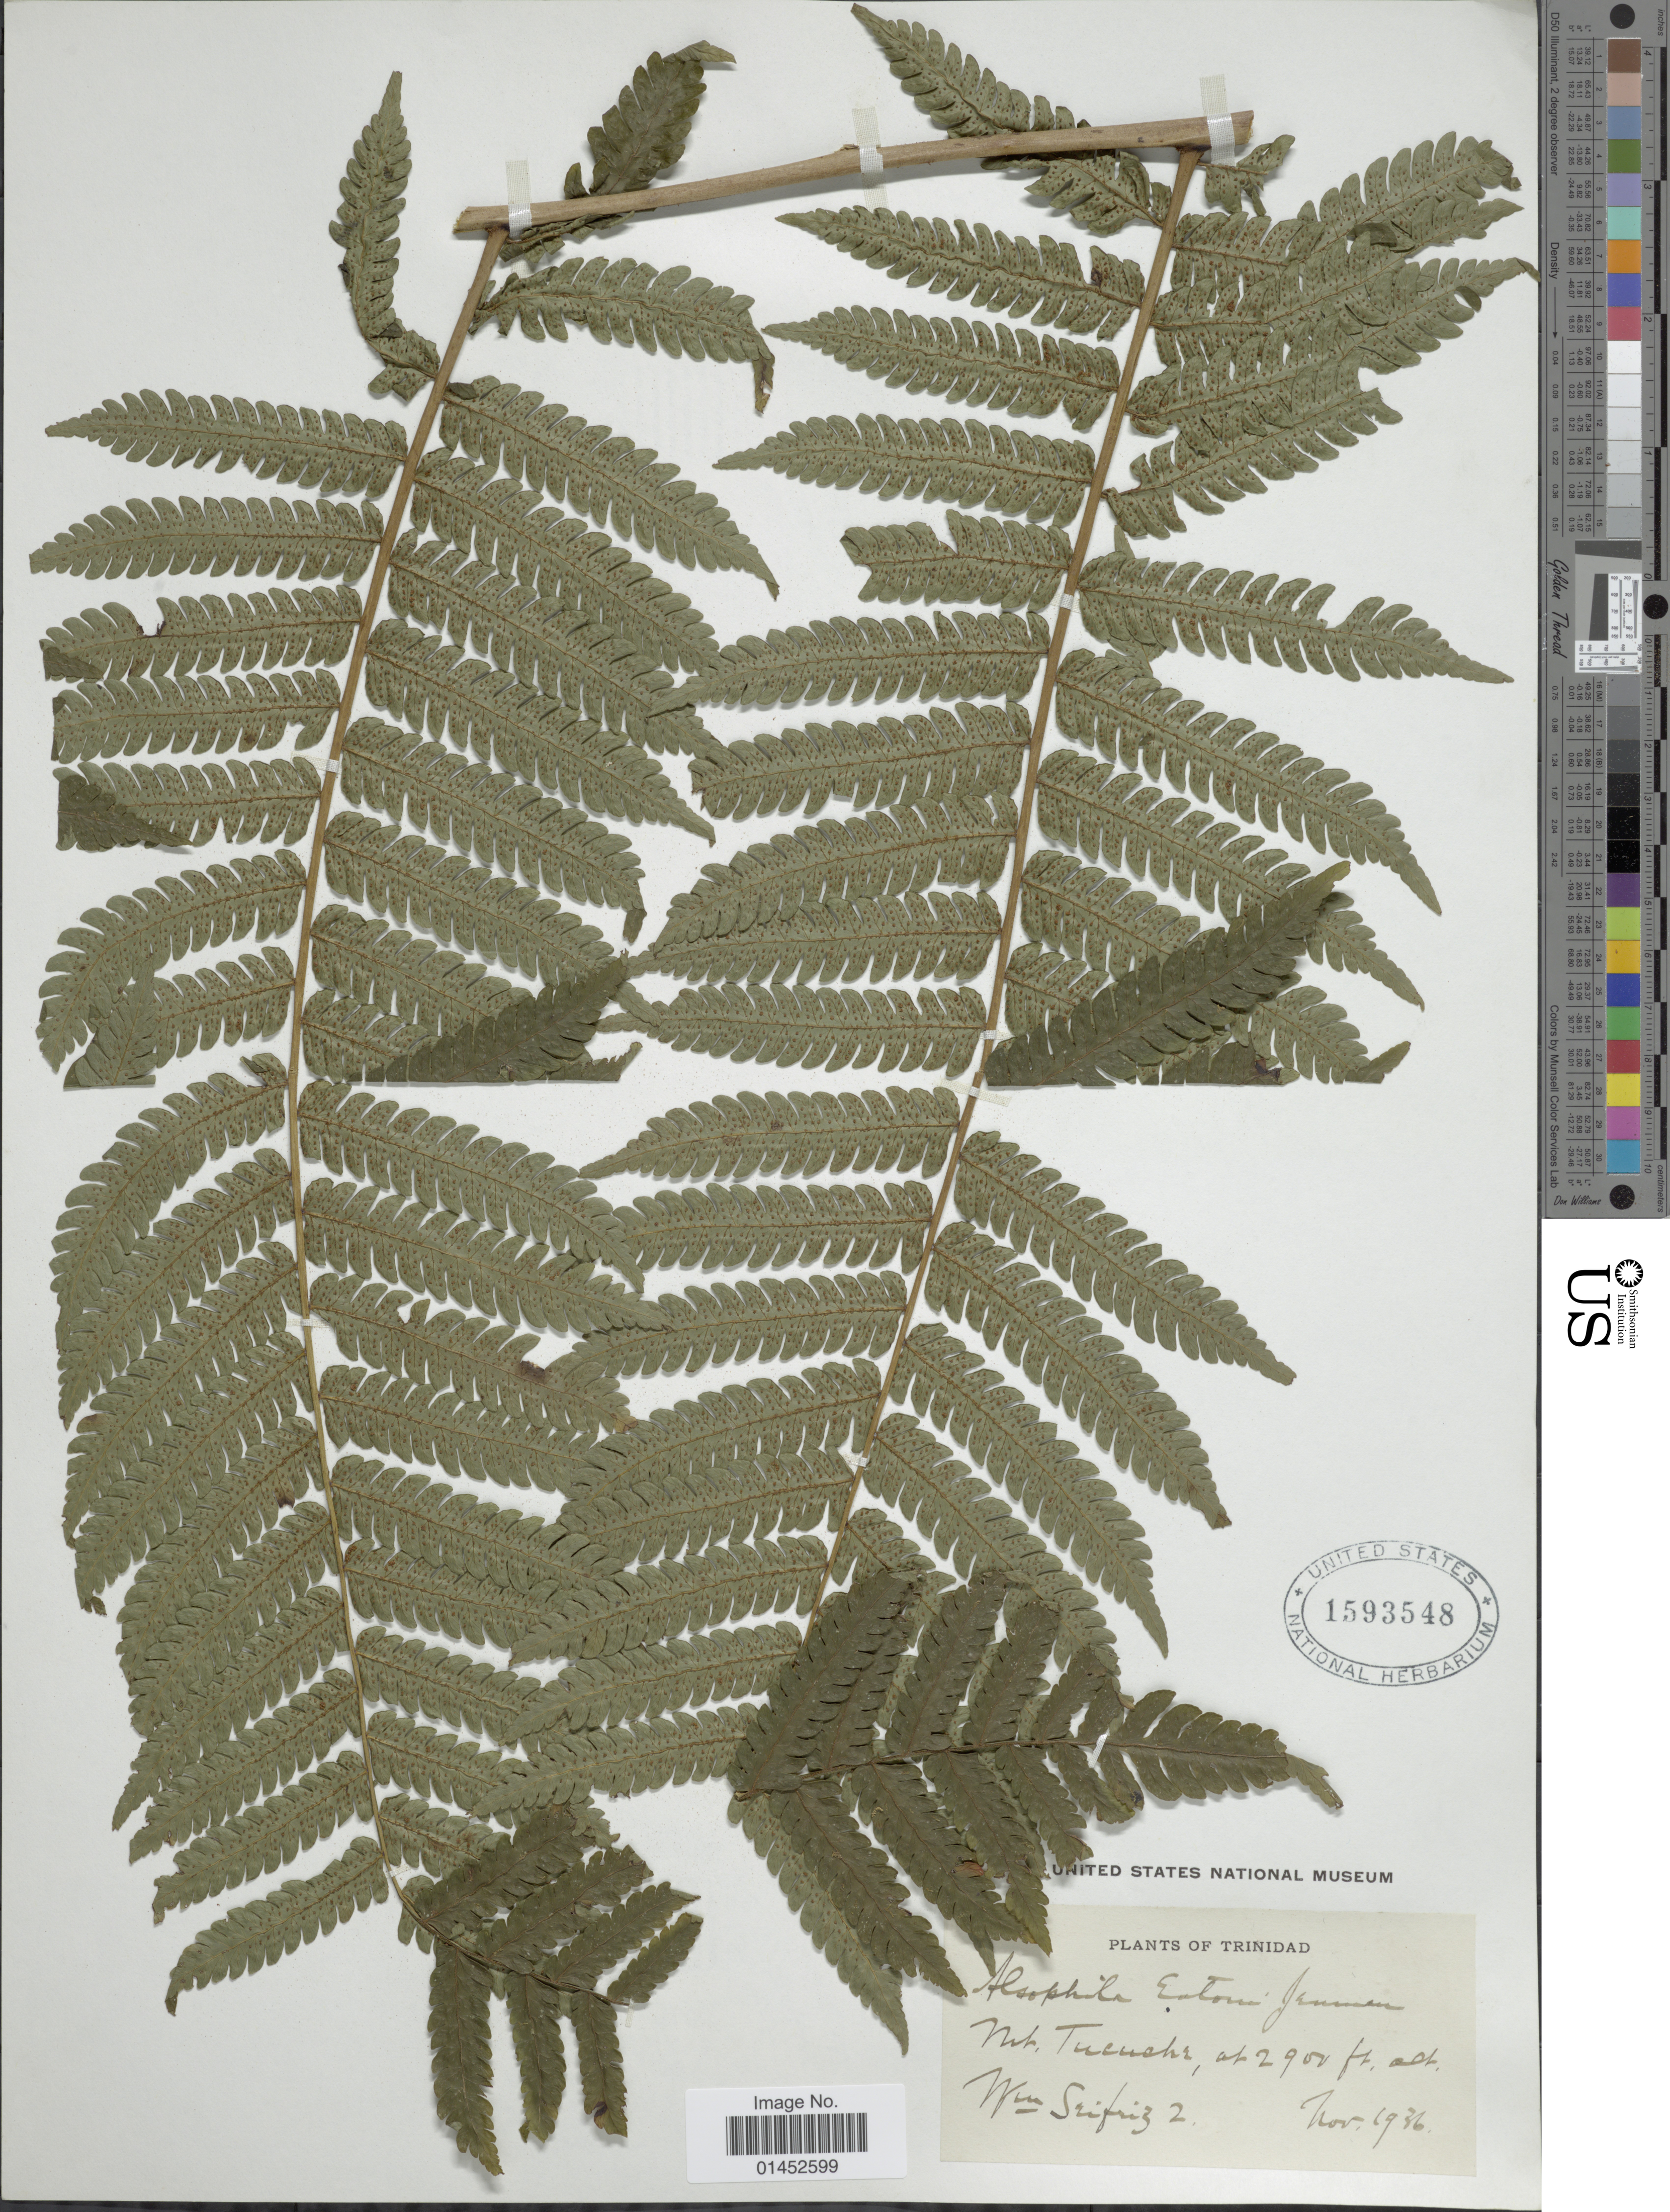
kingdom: Plantae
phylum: Tracheophyta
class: Polypodiopsida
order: Cyatheales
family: Cyatheaceae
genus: Cyathea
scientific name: Cyathea pungens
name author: (Willd.) Domin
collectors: W. Seifriz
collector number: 2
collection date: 1936-11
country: Trinidad and Tobago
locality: Trinidad, Mt Tucucha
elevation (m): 884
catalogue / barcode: US 1593548